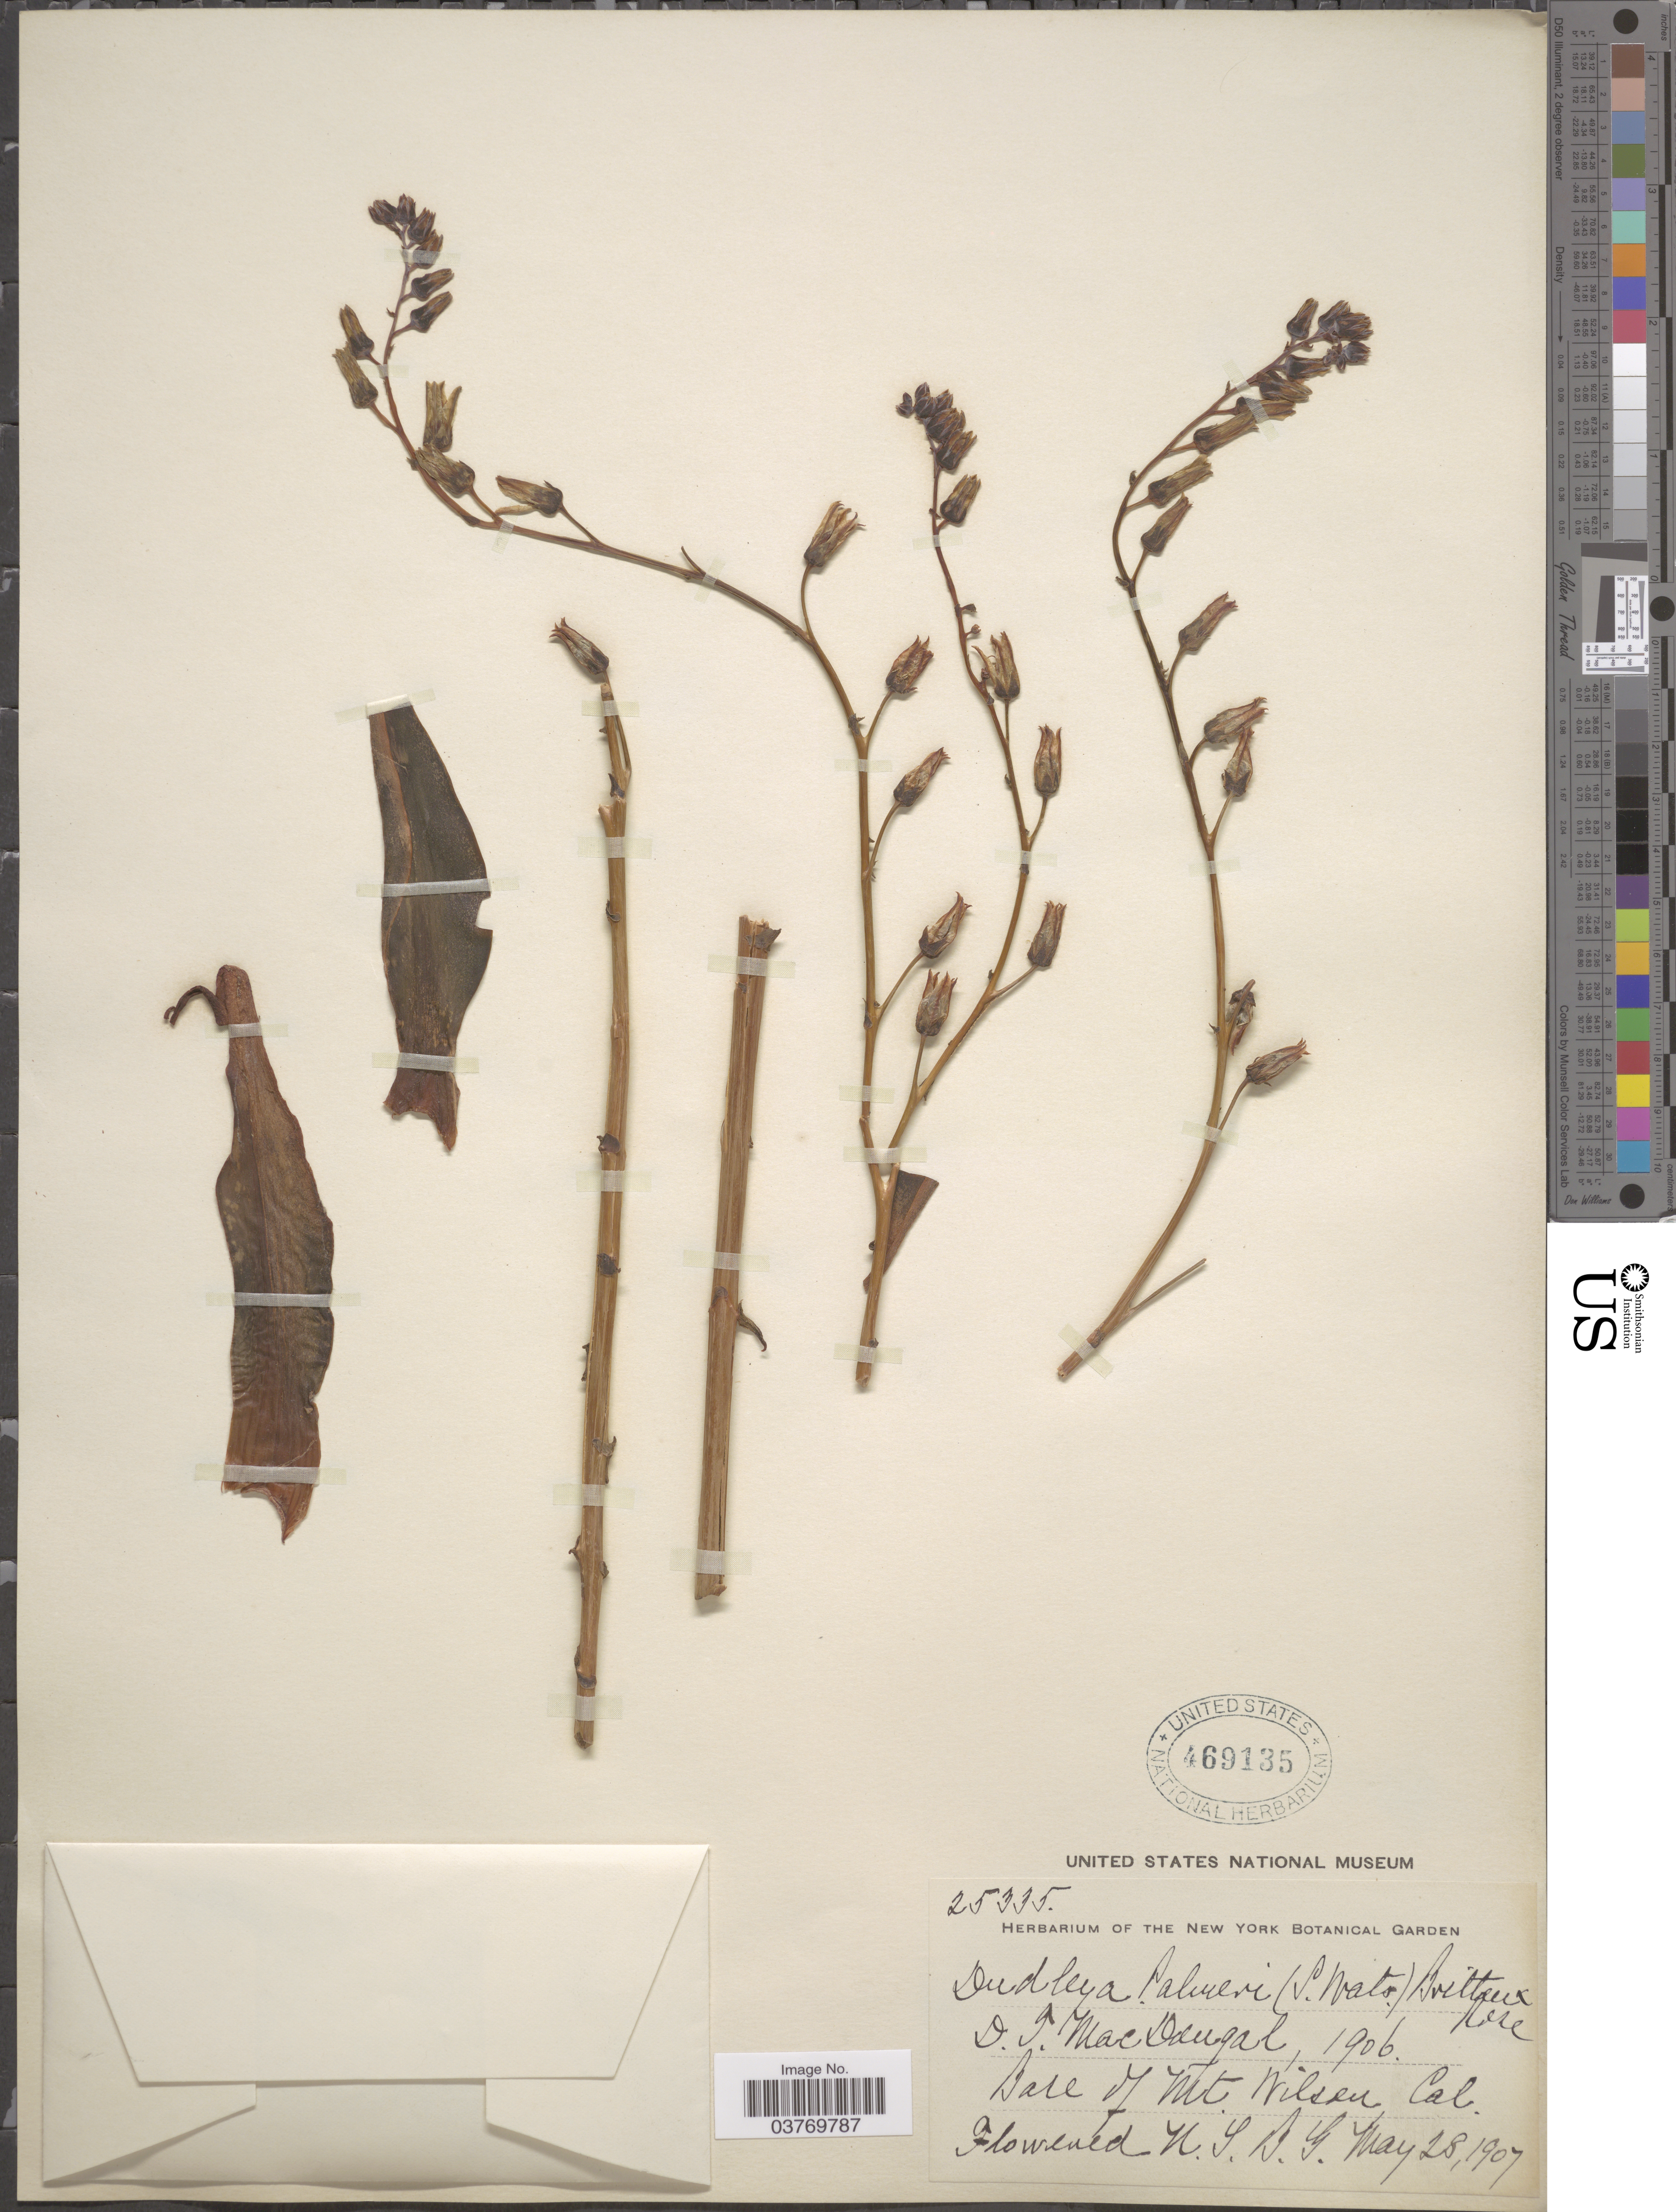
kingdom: Plantae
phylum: Tracheophyta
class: Magnoliopsida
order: Saxifragales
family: Crassulaceae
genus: Dudleya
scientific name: Dudleya palmeri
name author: (S. Watson) Britton & Rose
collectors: D. T. MacDougal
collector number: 25335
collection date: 1906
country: United States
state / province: California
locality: Base of Mt. Wilson.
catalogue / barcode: US 469135